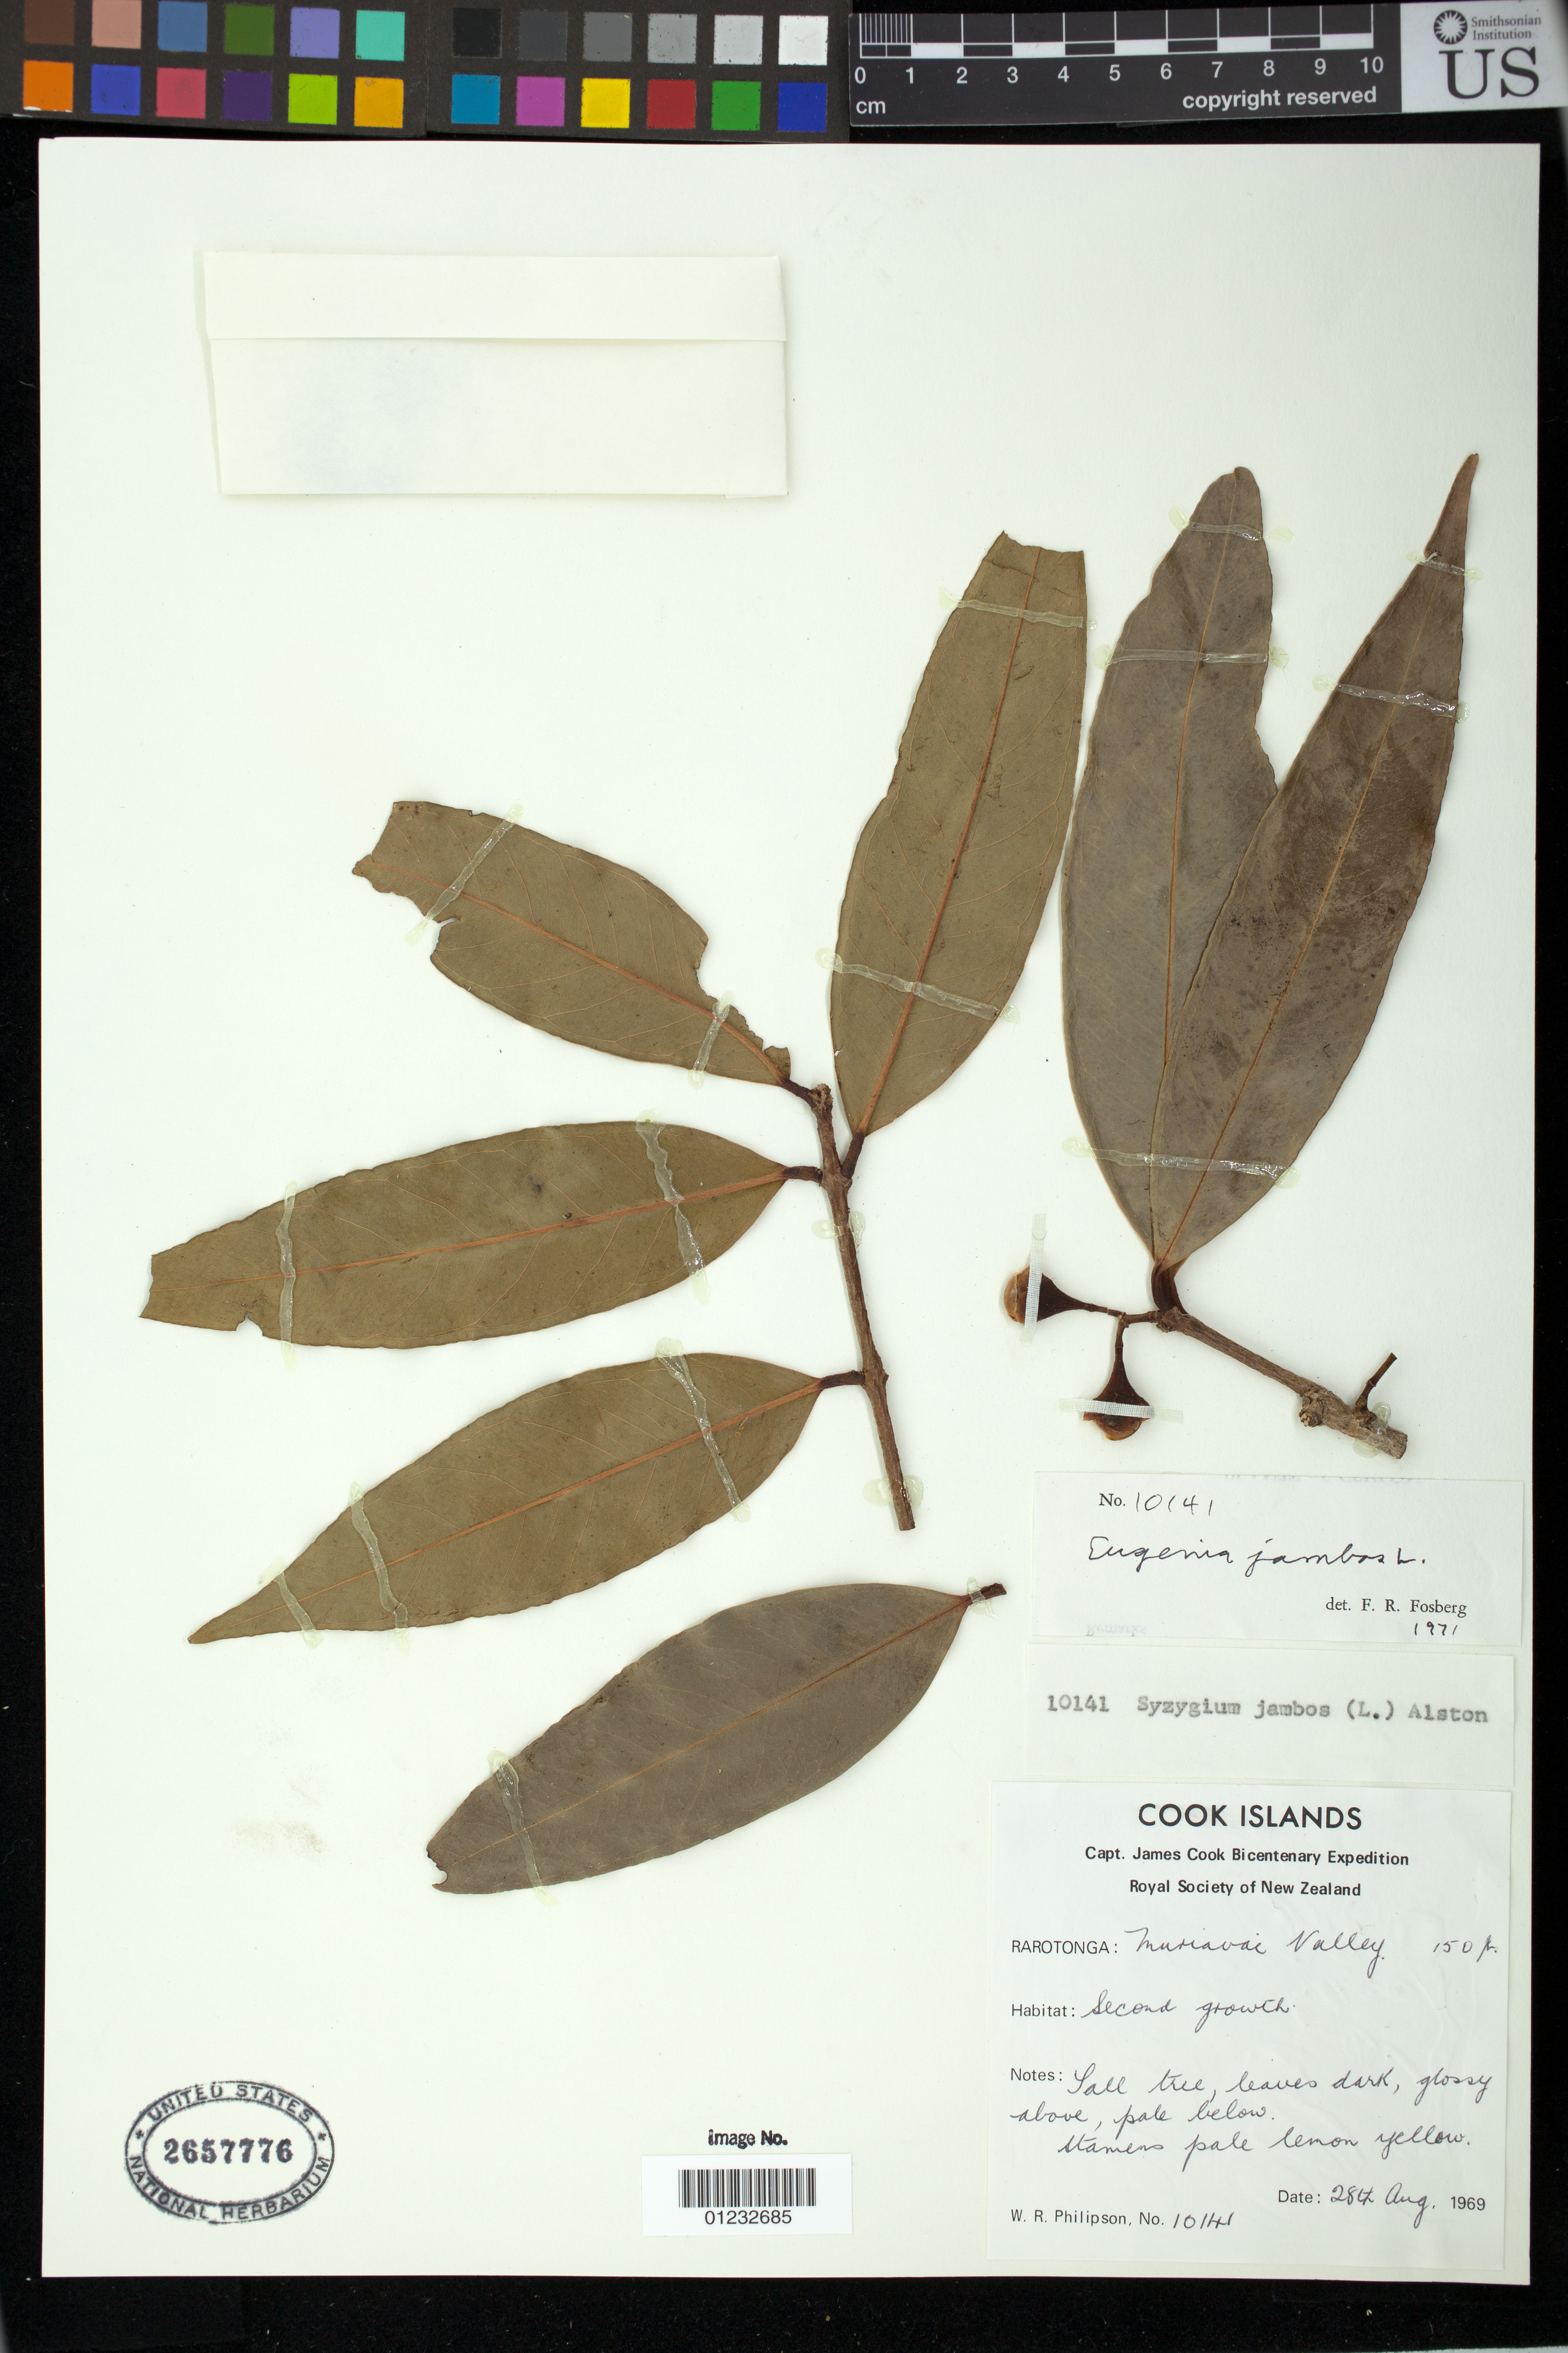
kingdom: Plantae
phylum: Tracheophyta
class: Magnoliopsida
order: Myrtales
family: Myrtaceae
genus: Syzygium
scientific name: Syzygium jambos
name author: (L.) Alston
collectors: W. R. Philipson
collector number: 10141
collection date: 1969-08-28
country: Cook Islands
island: Rarotonga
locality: Muriavai Valley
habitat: Second growth.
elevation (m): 46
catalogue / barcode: US 2657776